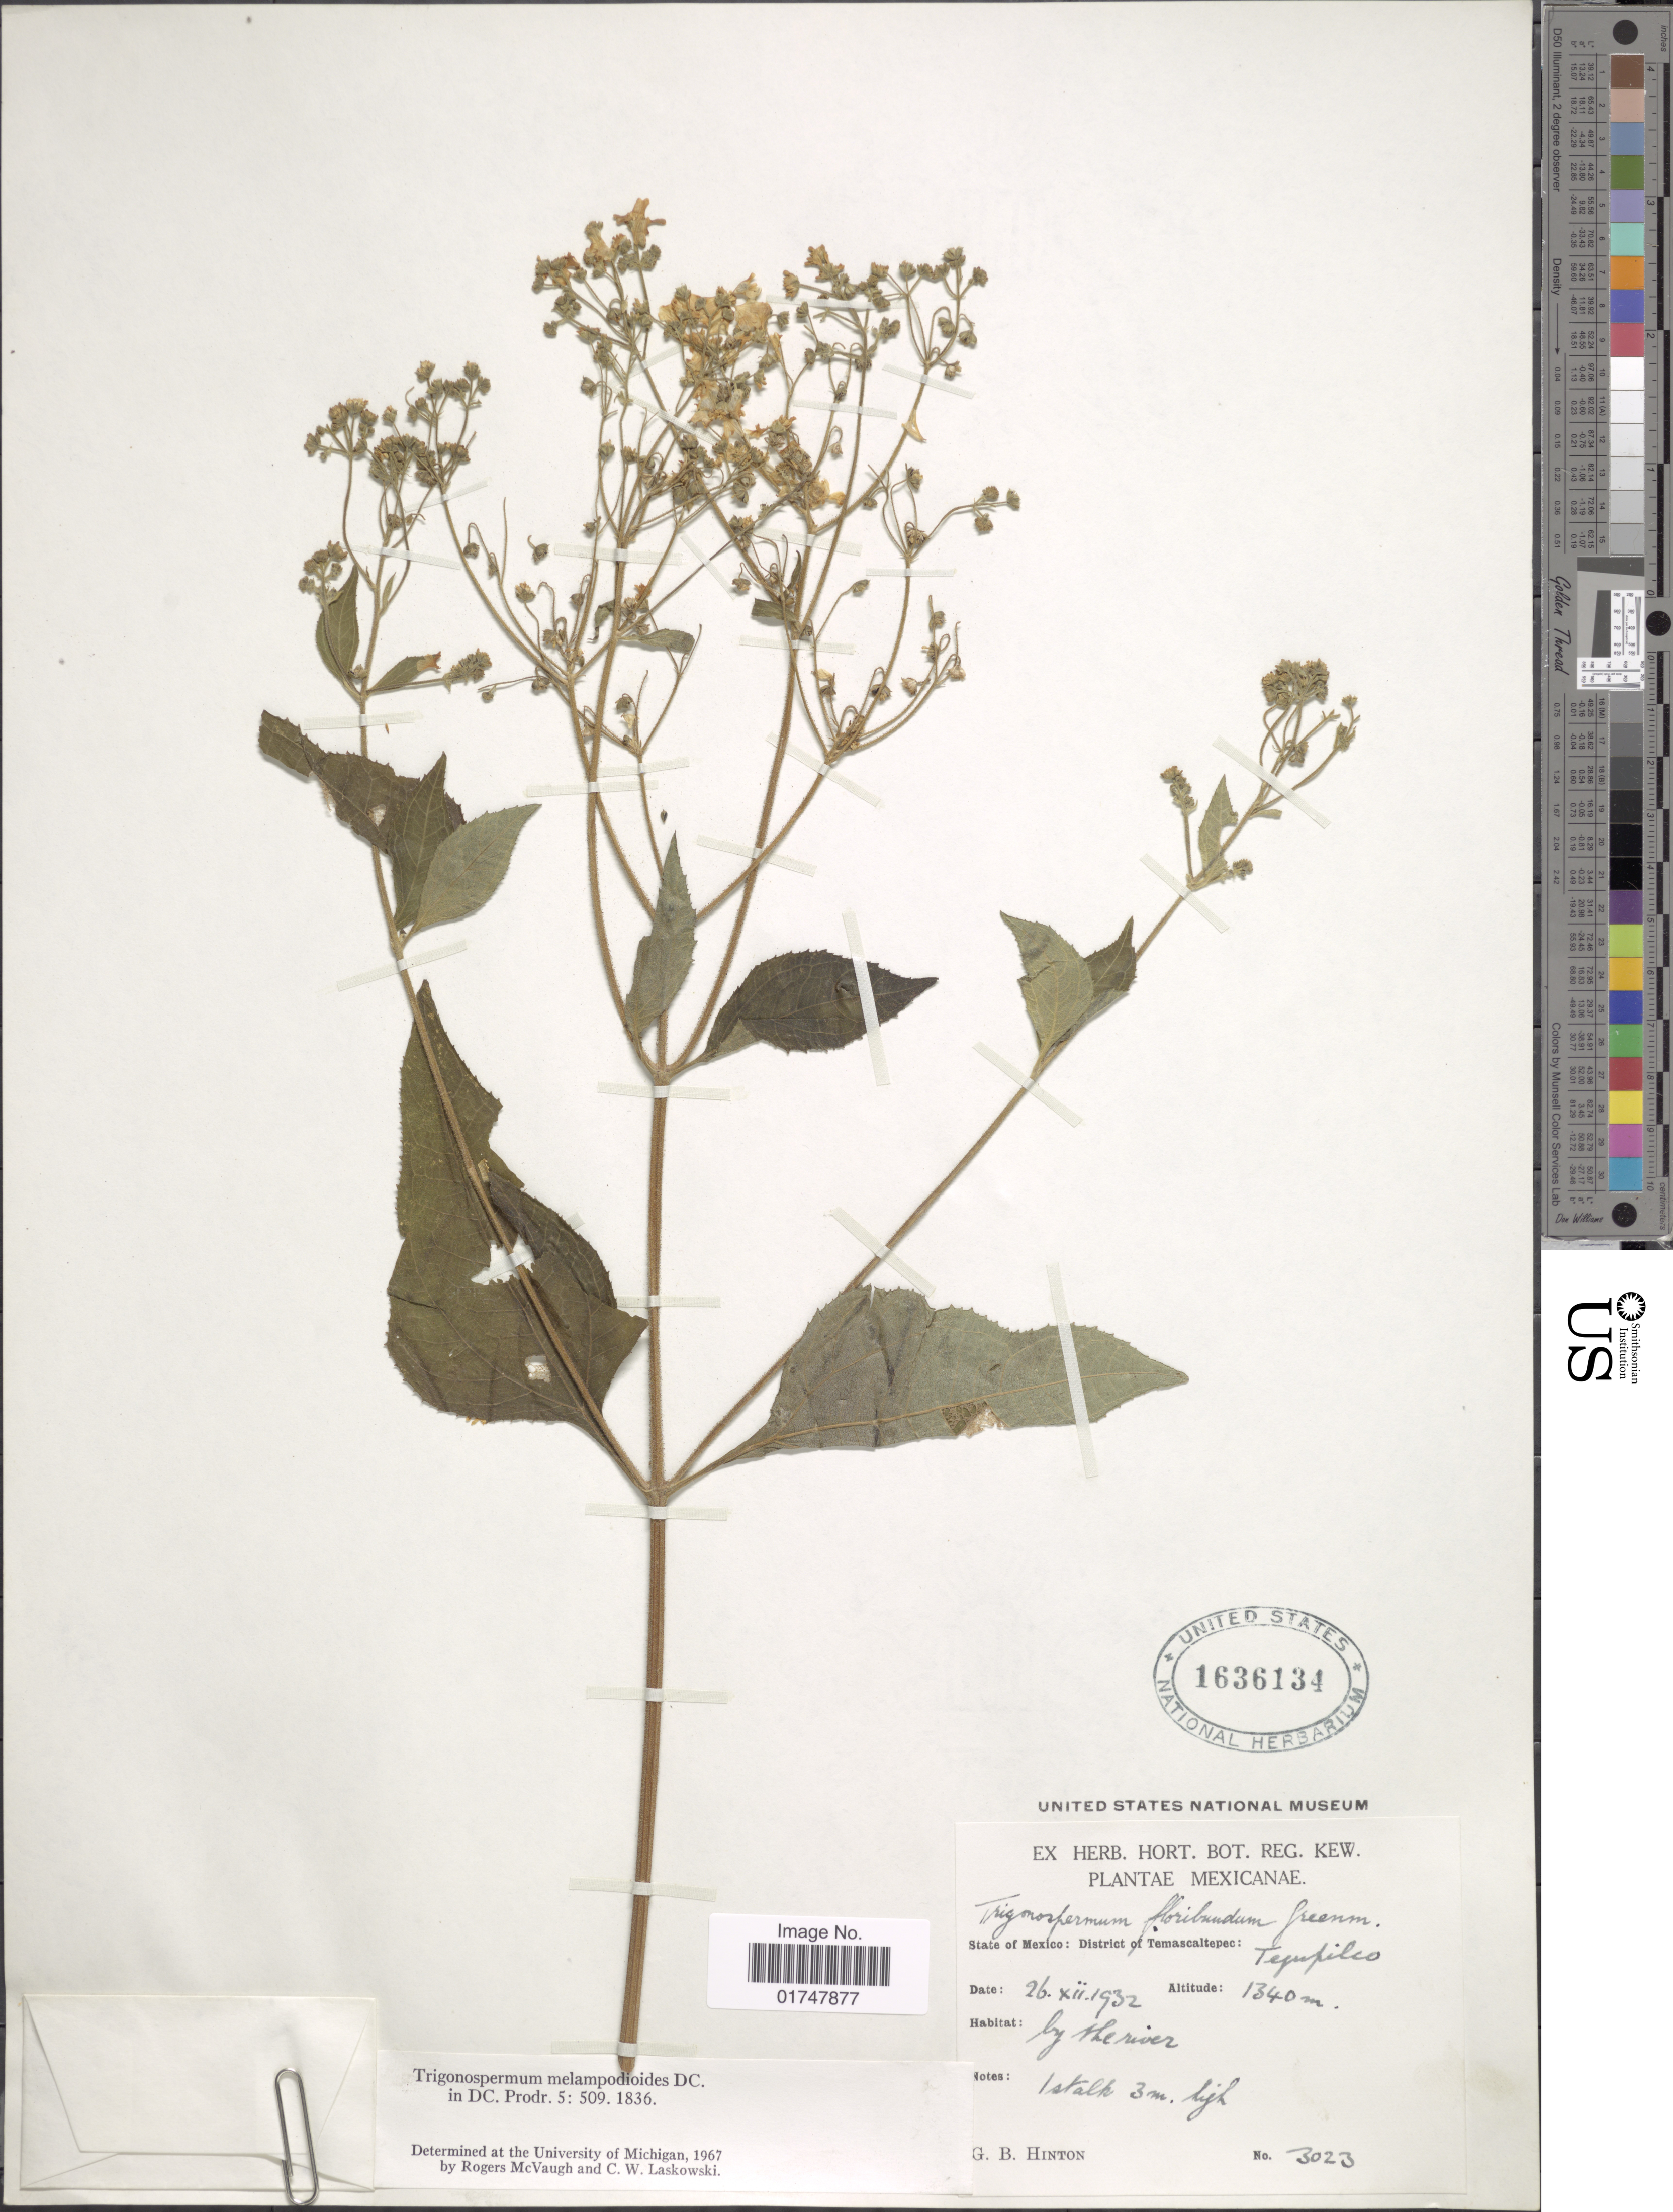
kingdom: Plantae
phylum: Tracheophyta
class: Magnoliopsida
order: Asterales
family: Asteraceae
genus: Trigonospermum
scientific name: Trigonospermum melampodioides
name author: DC.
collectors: G. B. Hinton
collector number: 3023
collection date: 1932-07-26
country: Mexico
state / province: México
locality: State of Mexico: District of Temascaltepec, Tejupilco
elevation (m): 1340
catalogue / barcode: US 1636134